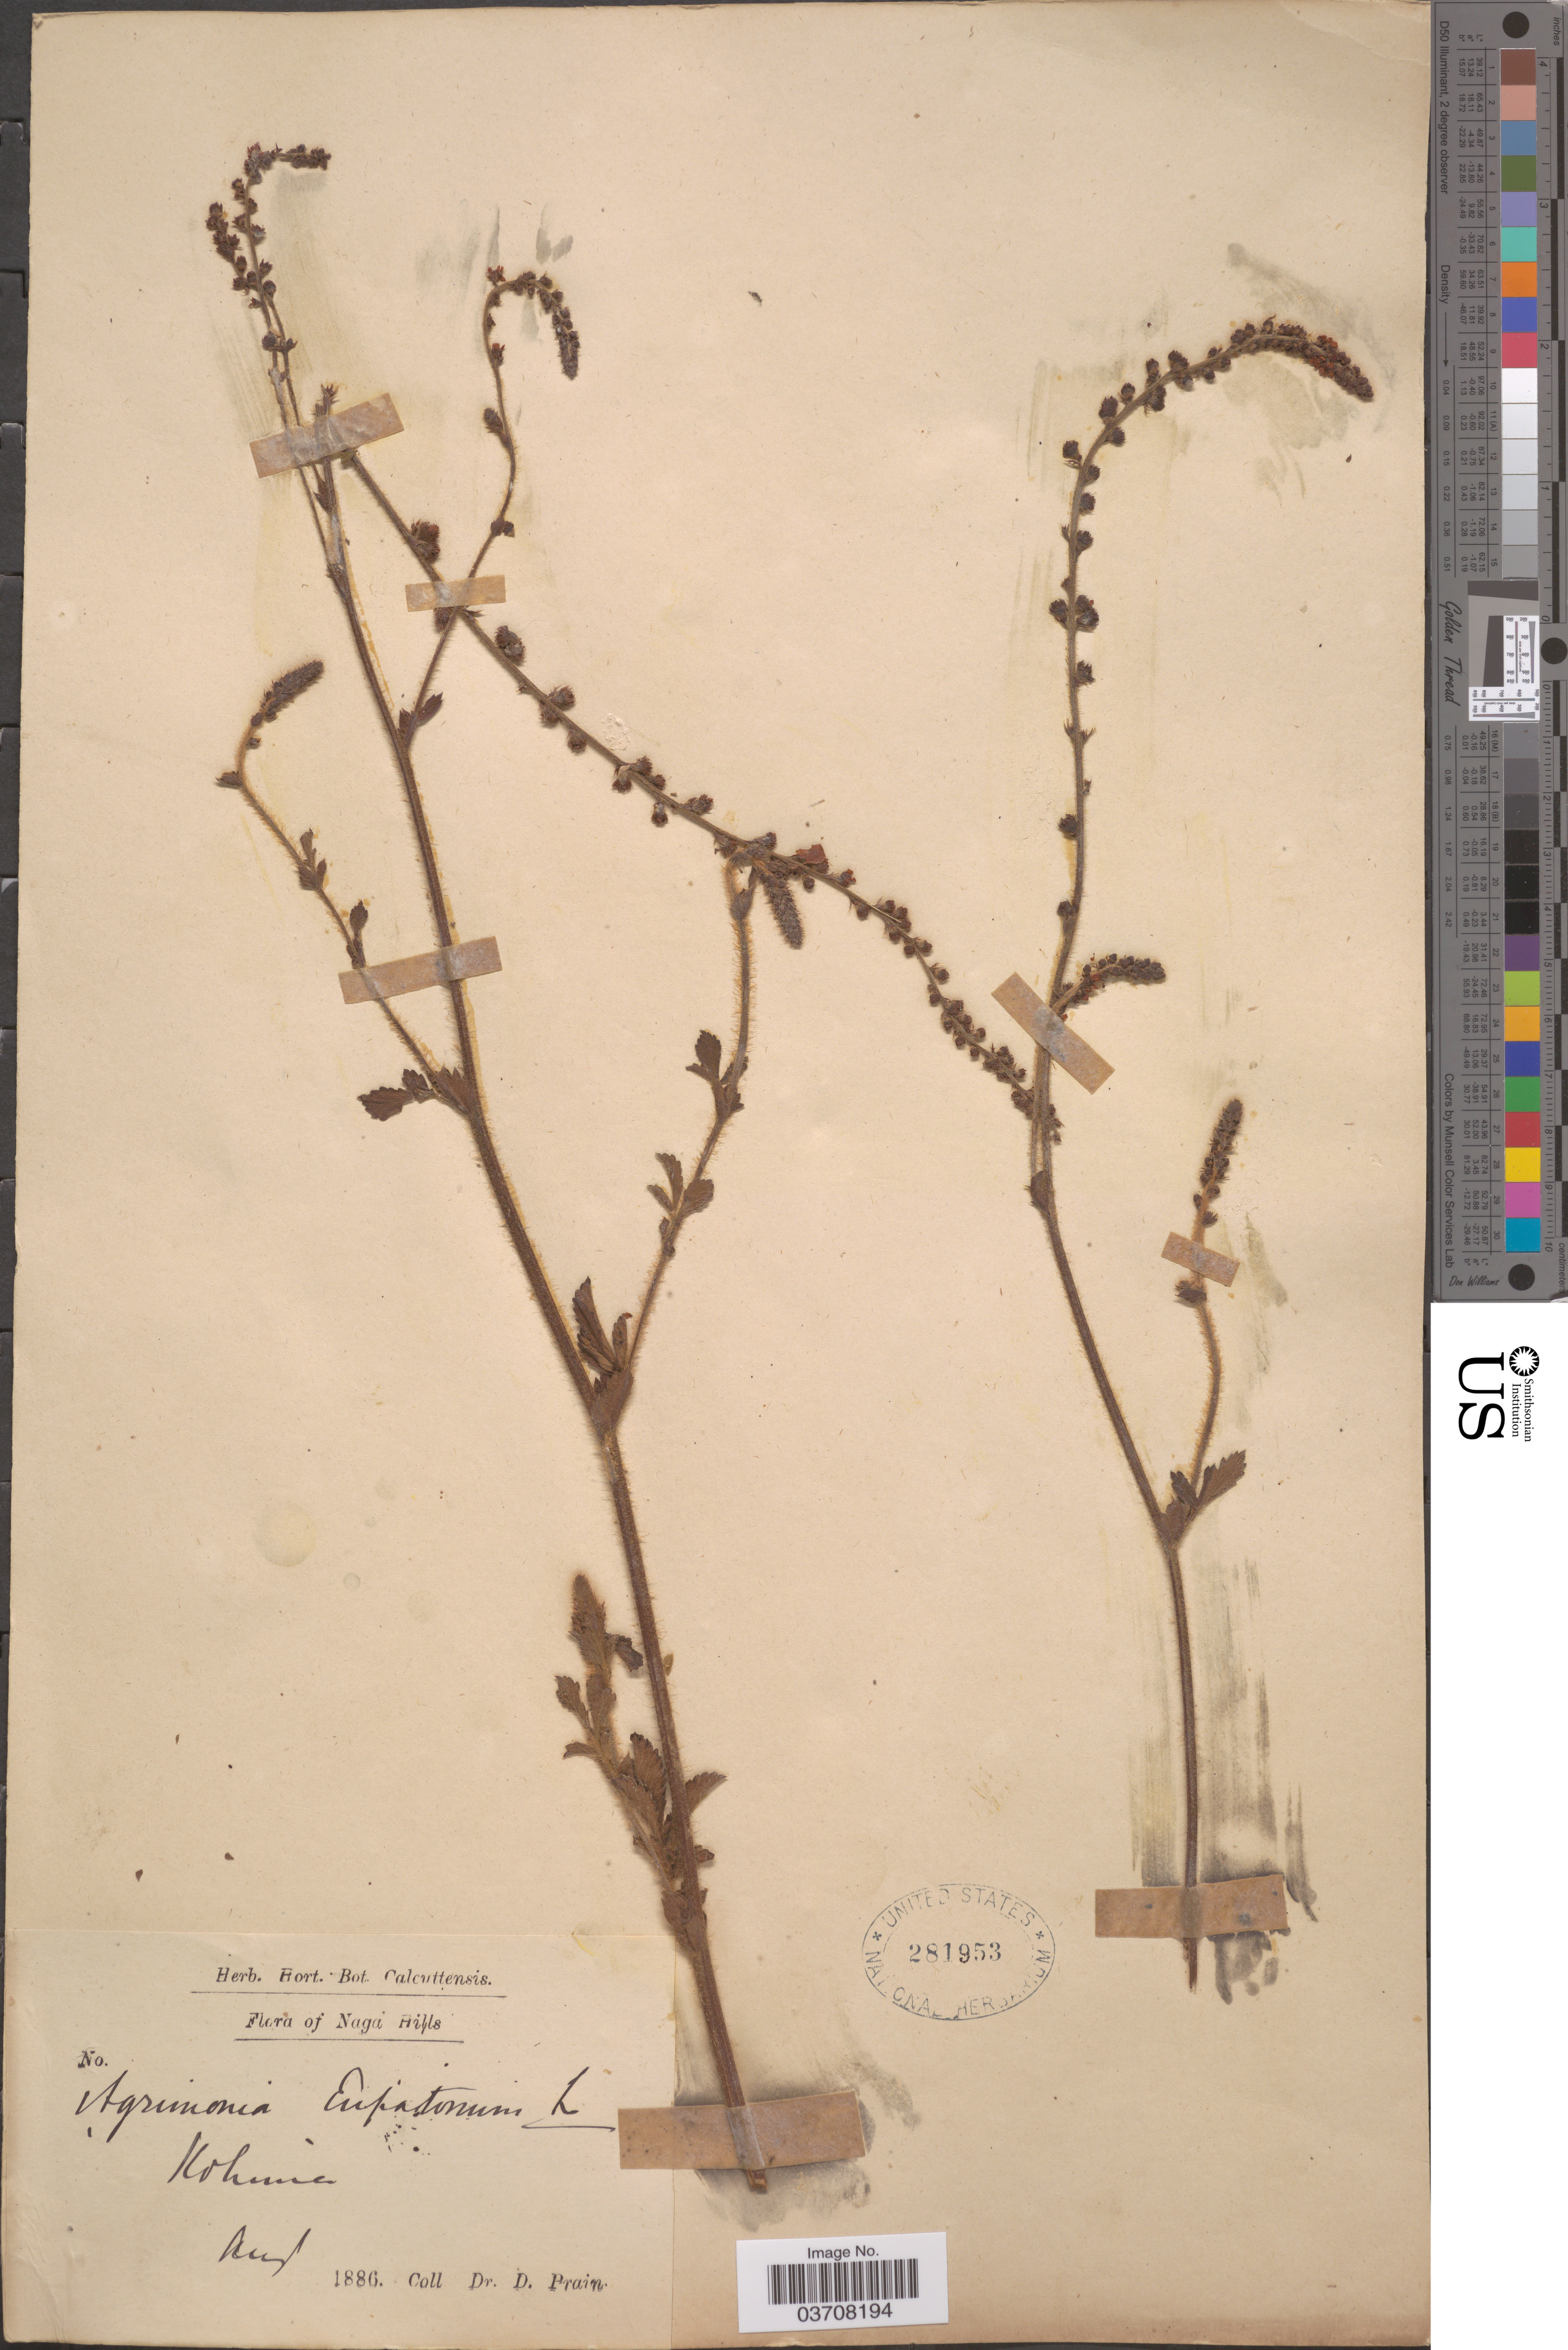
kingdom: Plantae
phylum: Tracheophyta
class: Magnoliopsida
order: Rosales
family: Rosaceae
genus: Agrimonia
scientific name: Agrimonia eupatoria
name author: L.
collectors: D. Prain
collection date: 1886-08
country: India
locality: Naga Hills. Kohima.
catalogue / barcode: US 281953